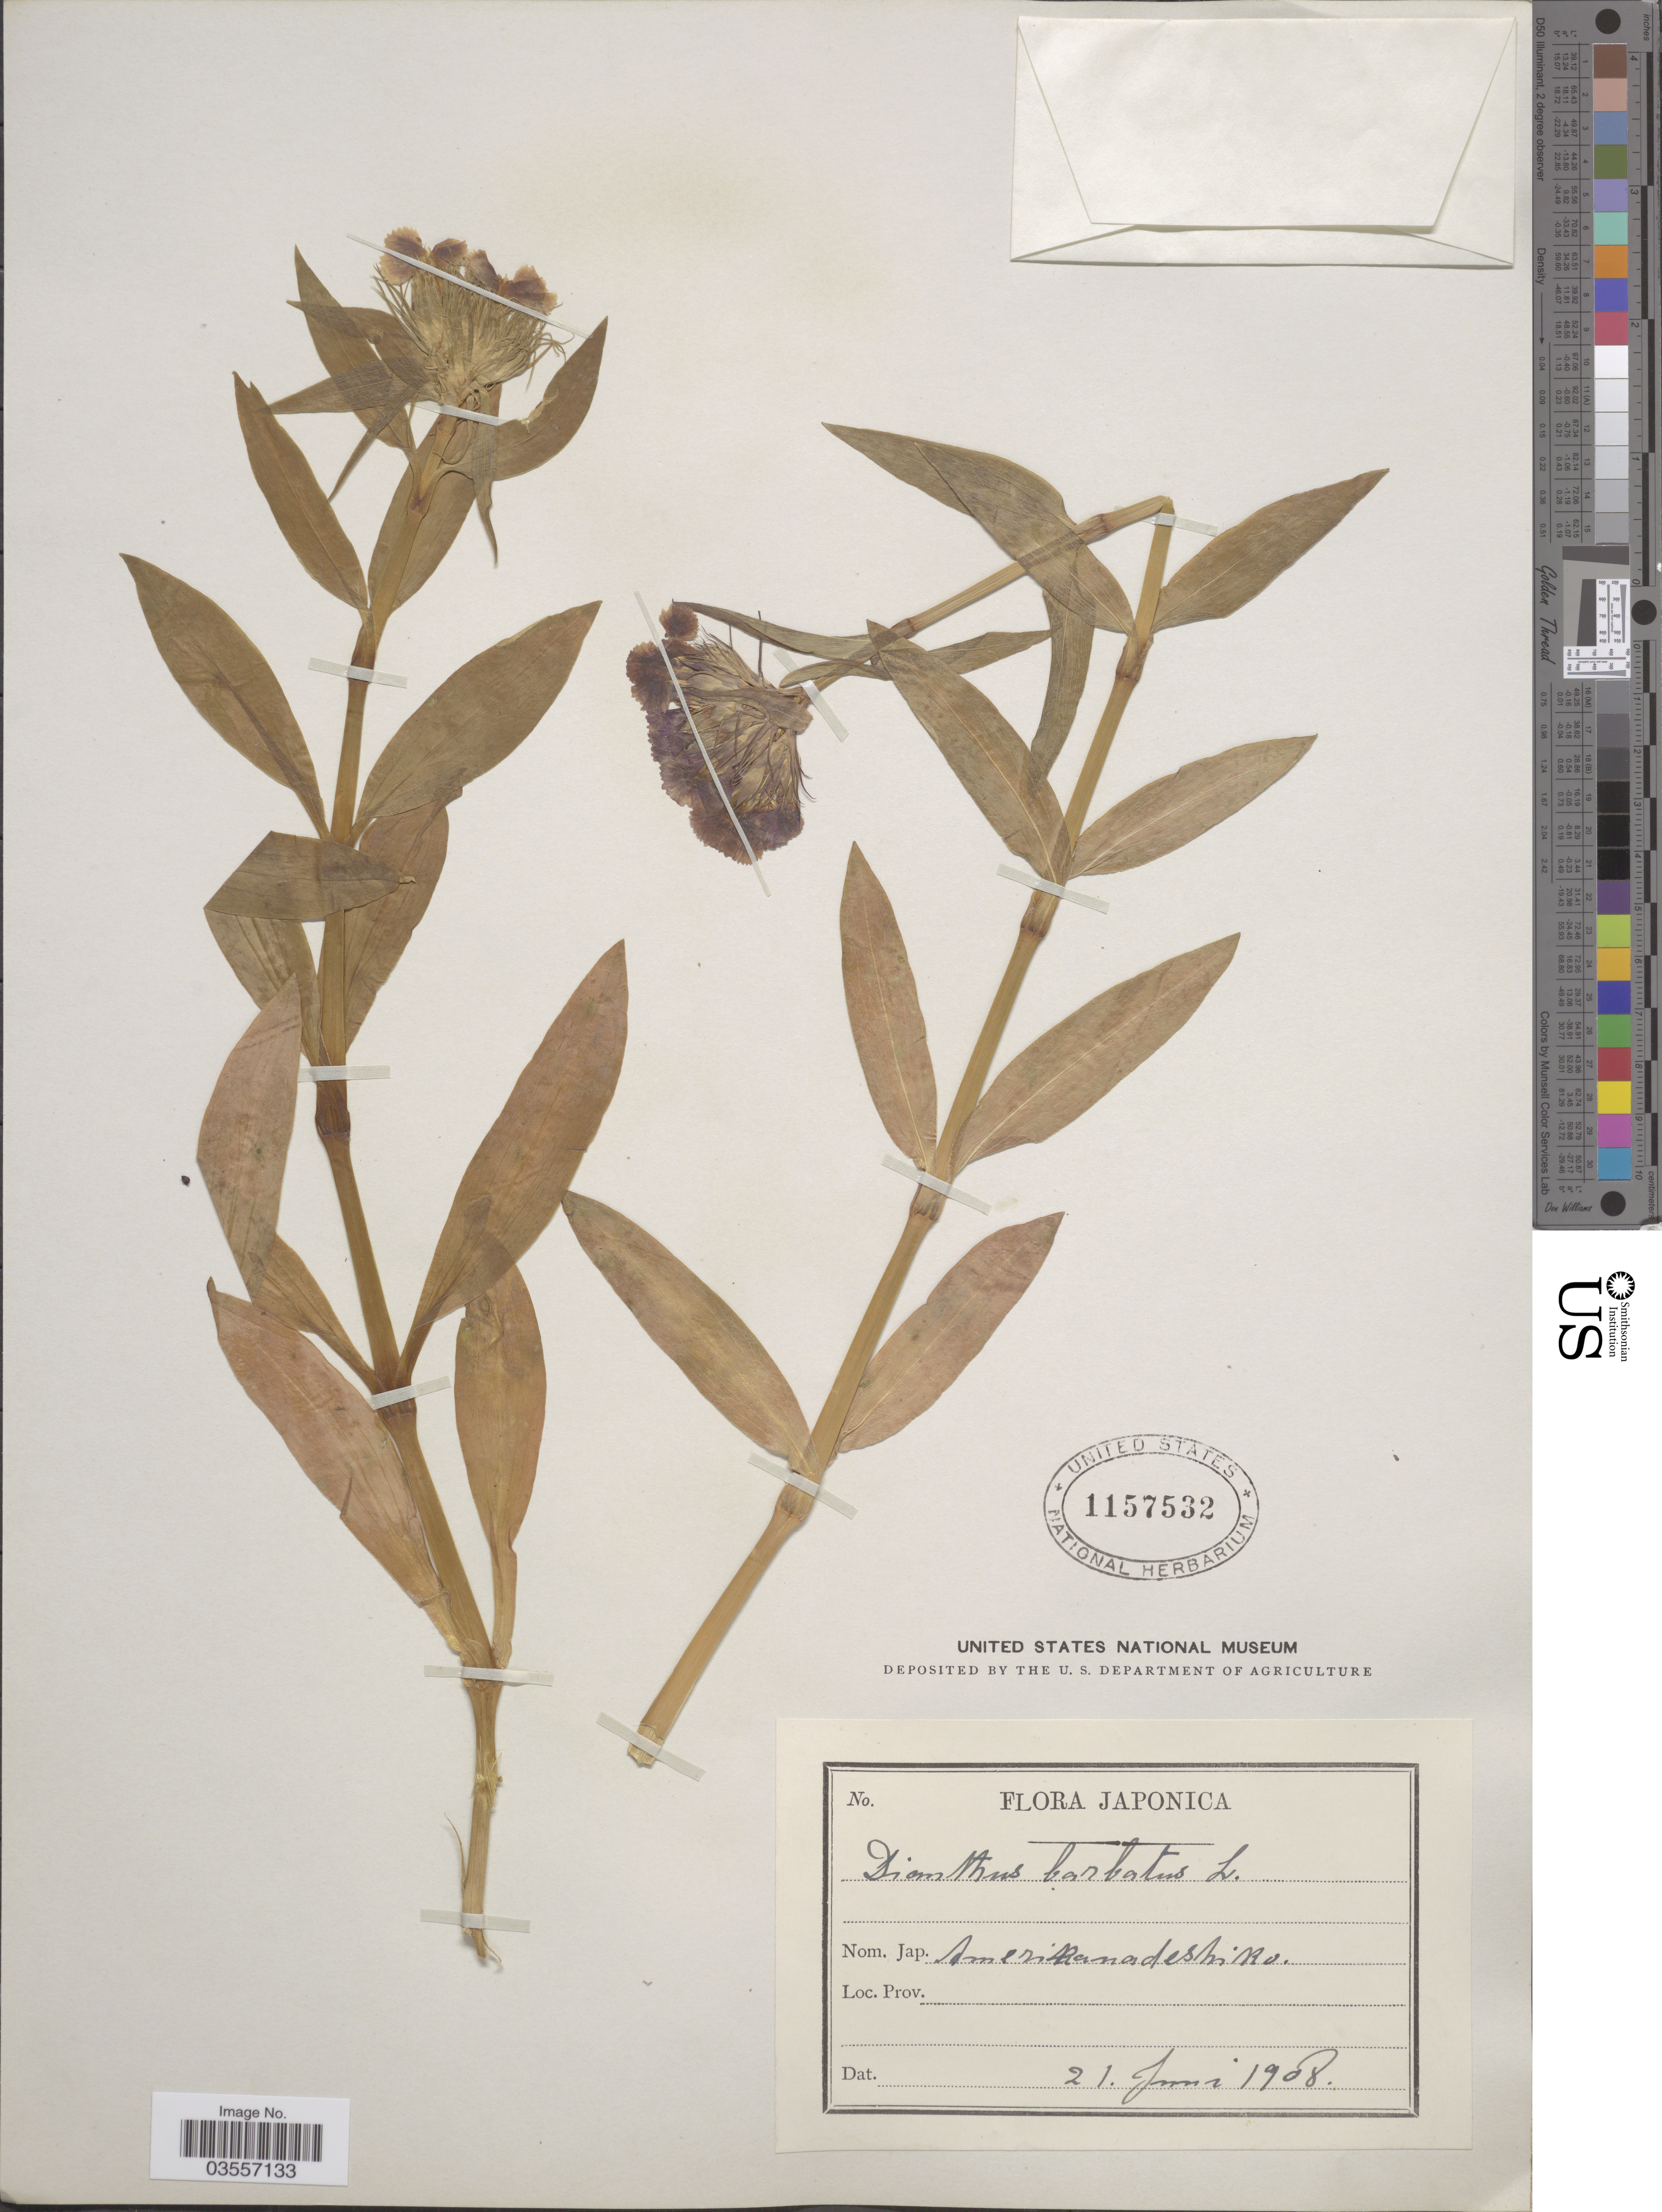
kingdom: Plantae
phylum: Tracheophyta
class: Magnoliopsida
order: Caryophyllales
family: Caryophyllaceae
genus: Dianthus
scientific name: Dianthus barbatus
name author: L.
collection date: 1908-06-21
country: Japan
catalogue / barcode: US 1157532